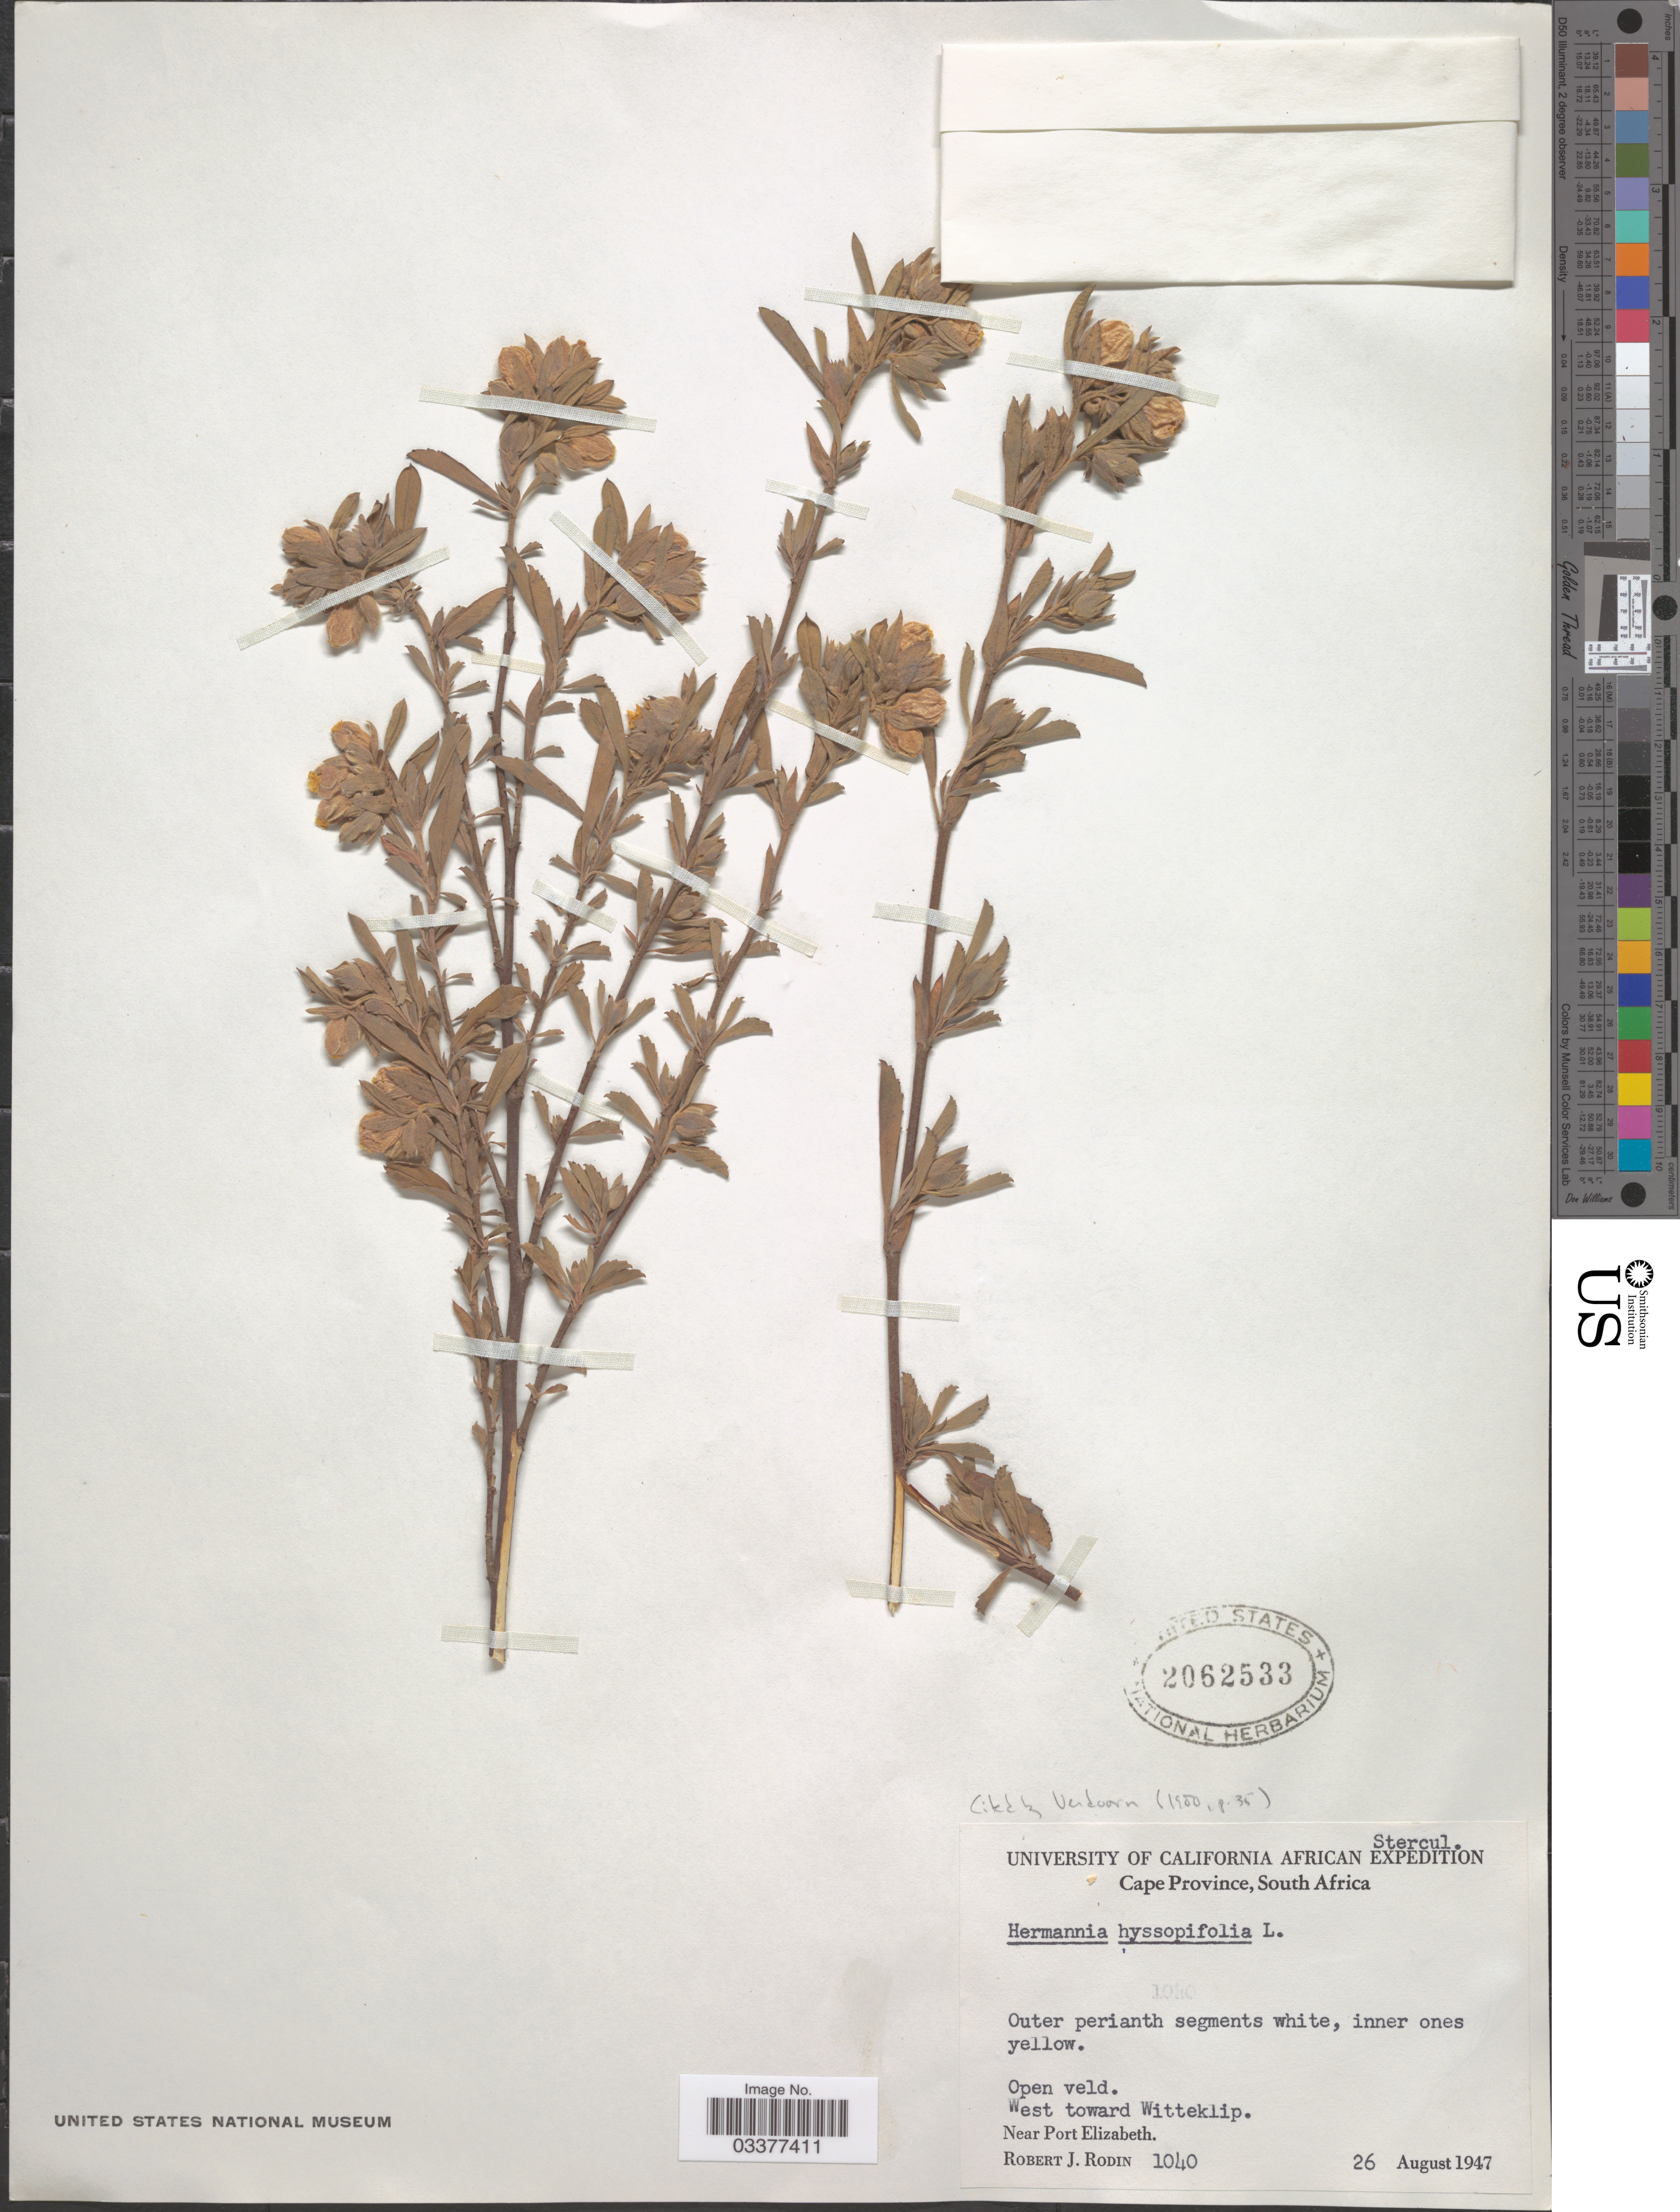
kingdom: Plantae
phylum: Tracheophyta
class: Magnoliopsida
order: Malvales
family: Malvaceae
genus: Hermannia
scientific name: Hermannia hyssopifolia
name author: L.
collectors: R. J. Rodin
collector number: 1040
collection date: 1947-08-26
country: South Africa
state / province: Eastern Cape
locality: West toward Witteklip. Near Port Elizabeth.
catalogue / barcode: US 2062533